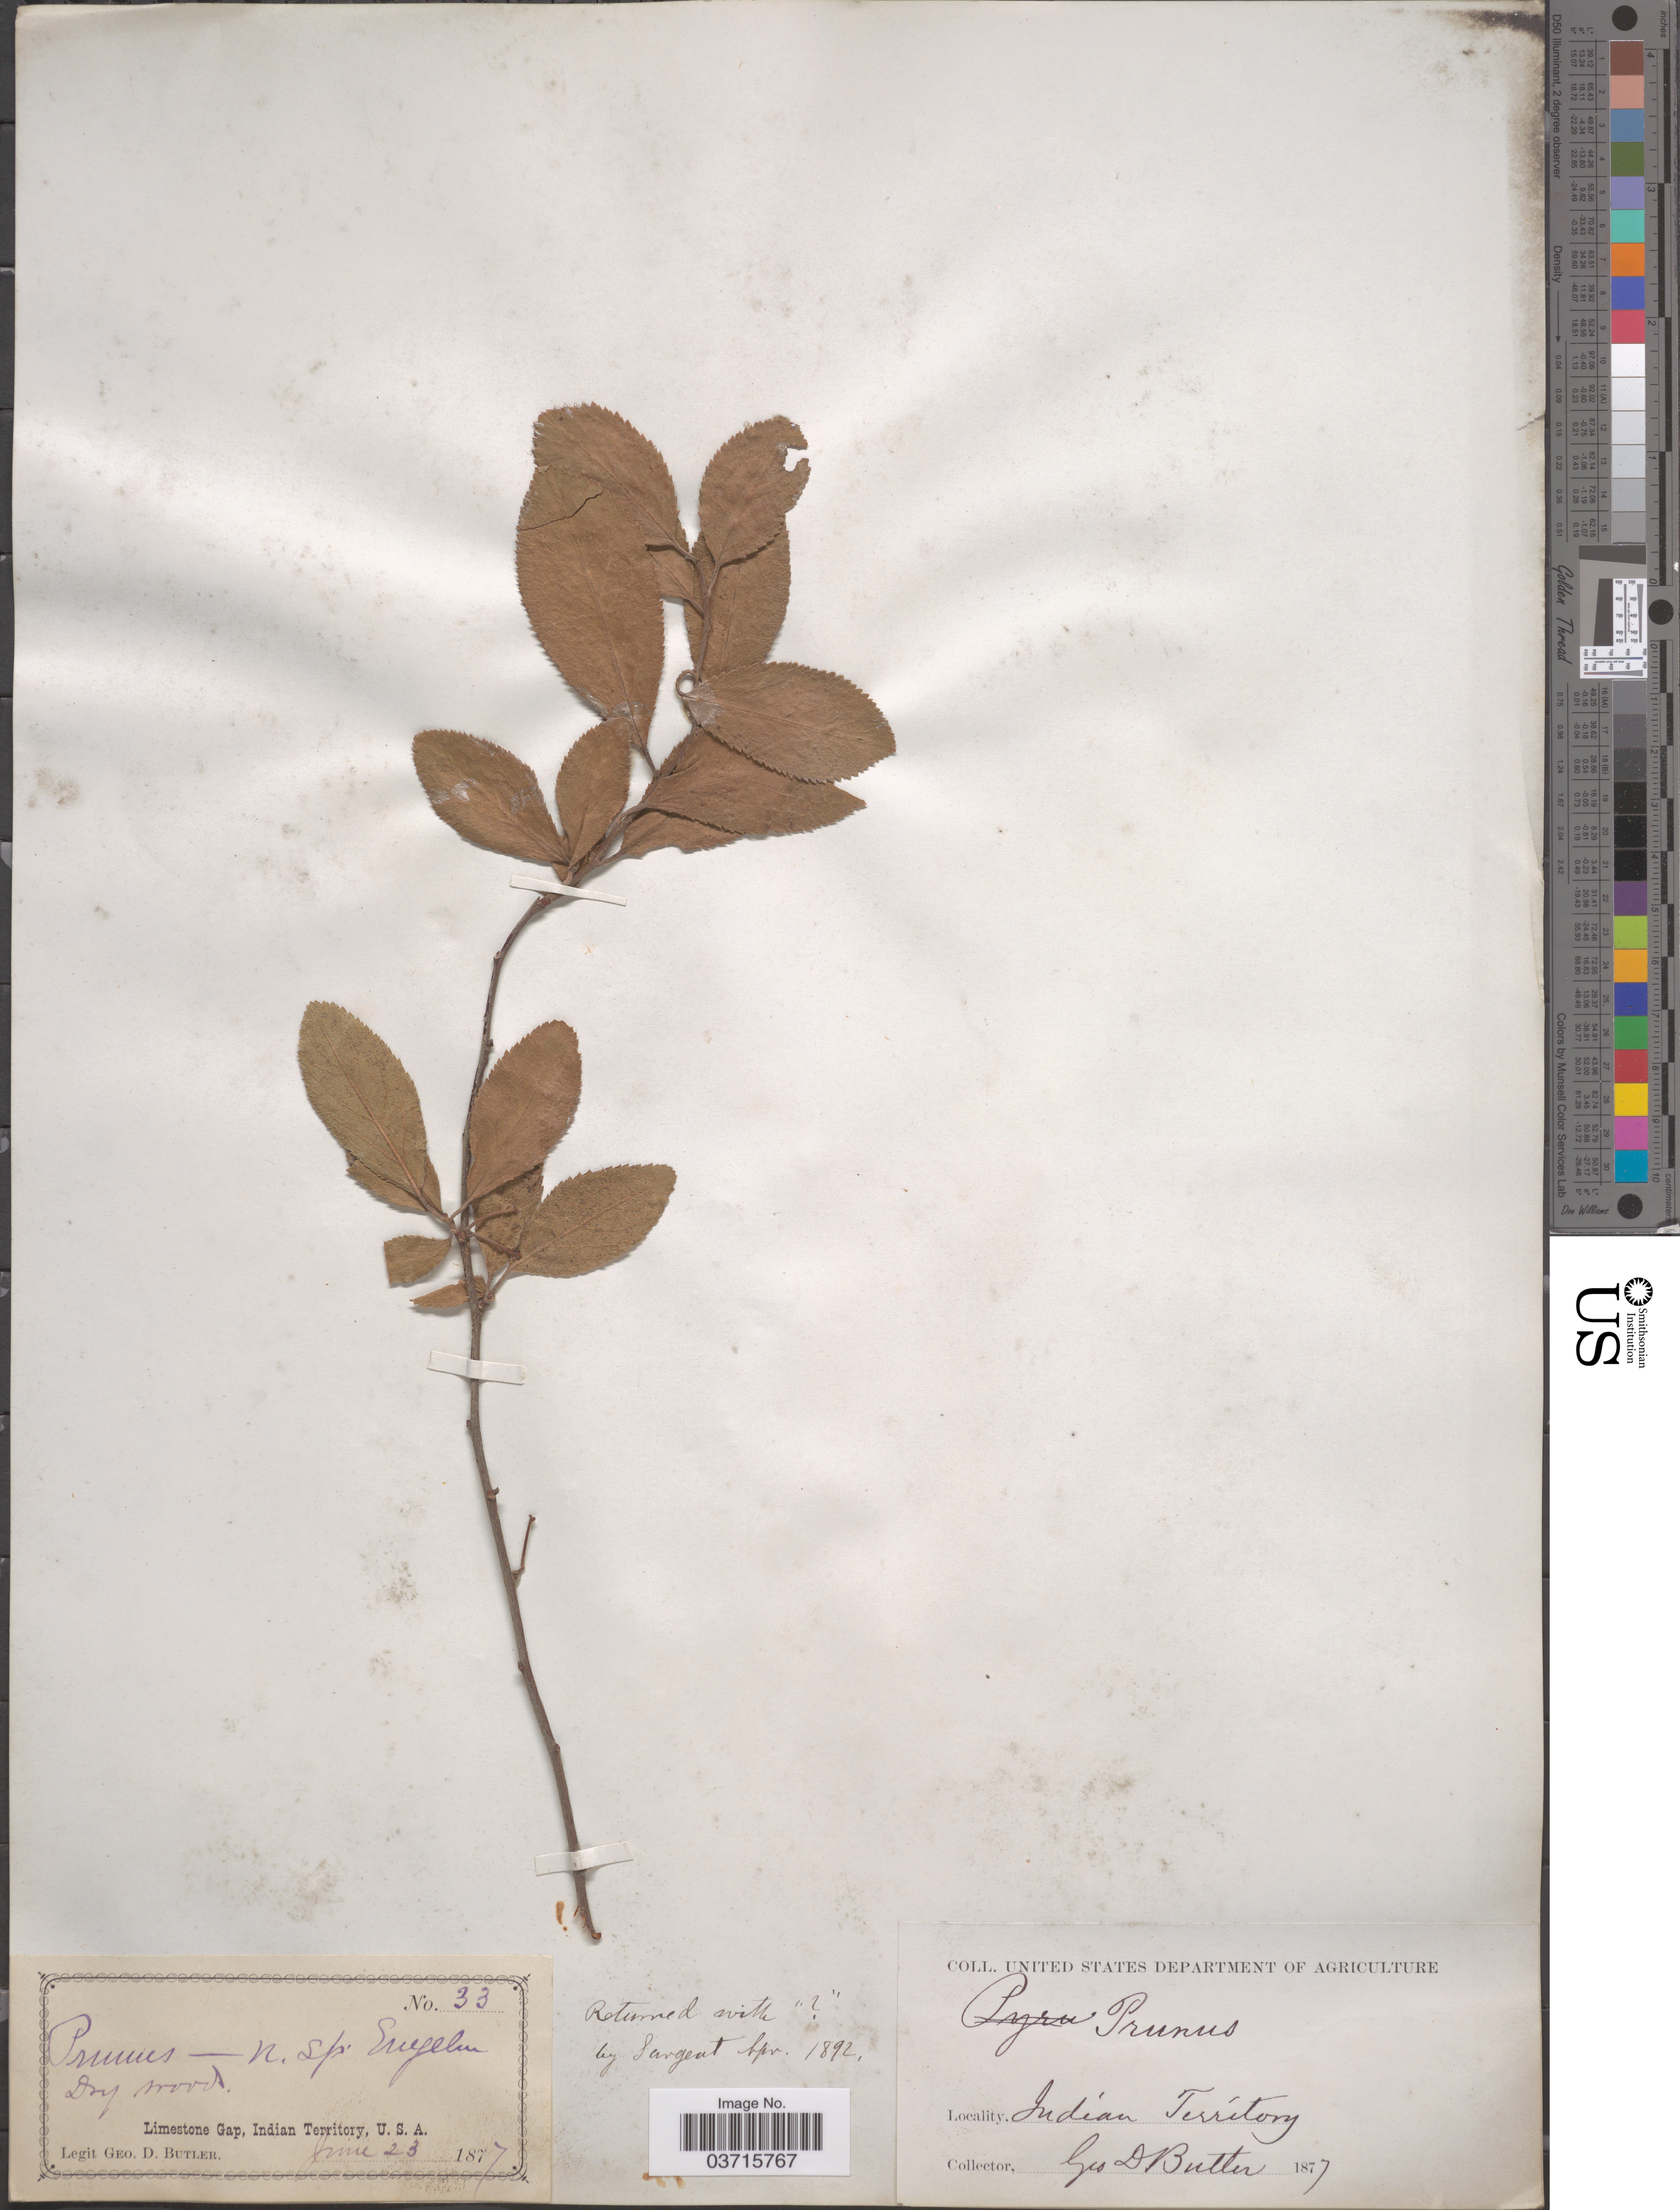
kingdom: Plantae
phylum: Tracheophyta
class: Magnoliopsida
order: Rosales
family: Rosaceae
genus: Prunus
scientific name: Prunus gracilis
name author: Engelm. & A. Gray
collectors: G. D. Butler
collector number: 33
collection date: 1877-06-23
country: United States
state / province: Oklahoma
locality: Limestone Gap, Indian Territory.